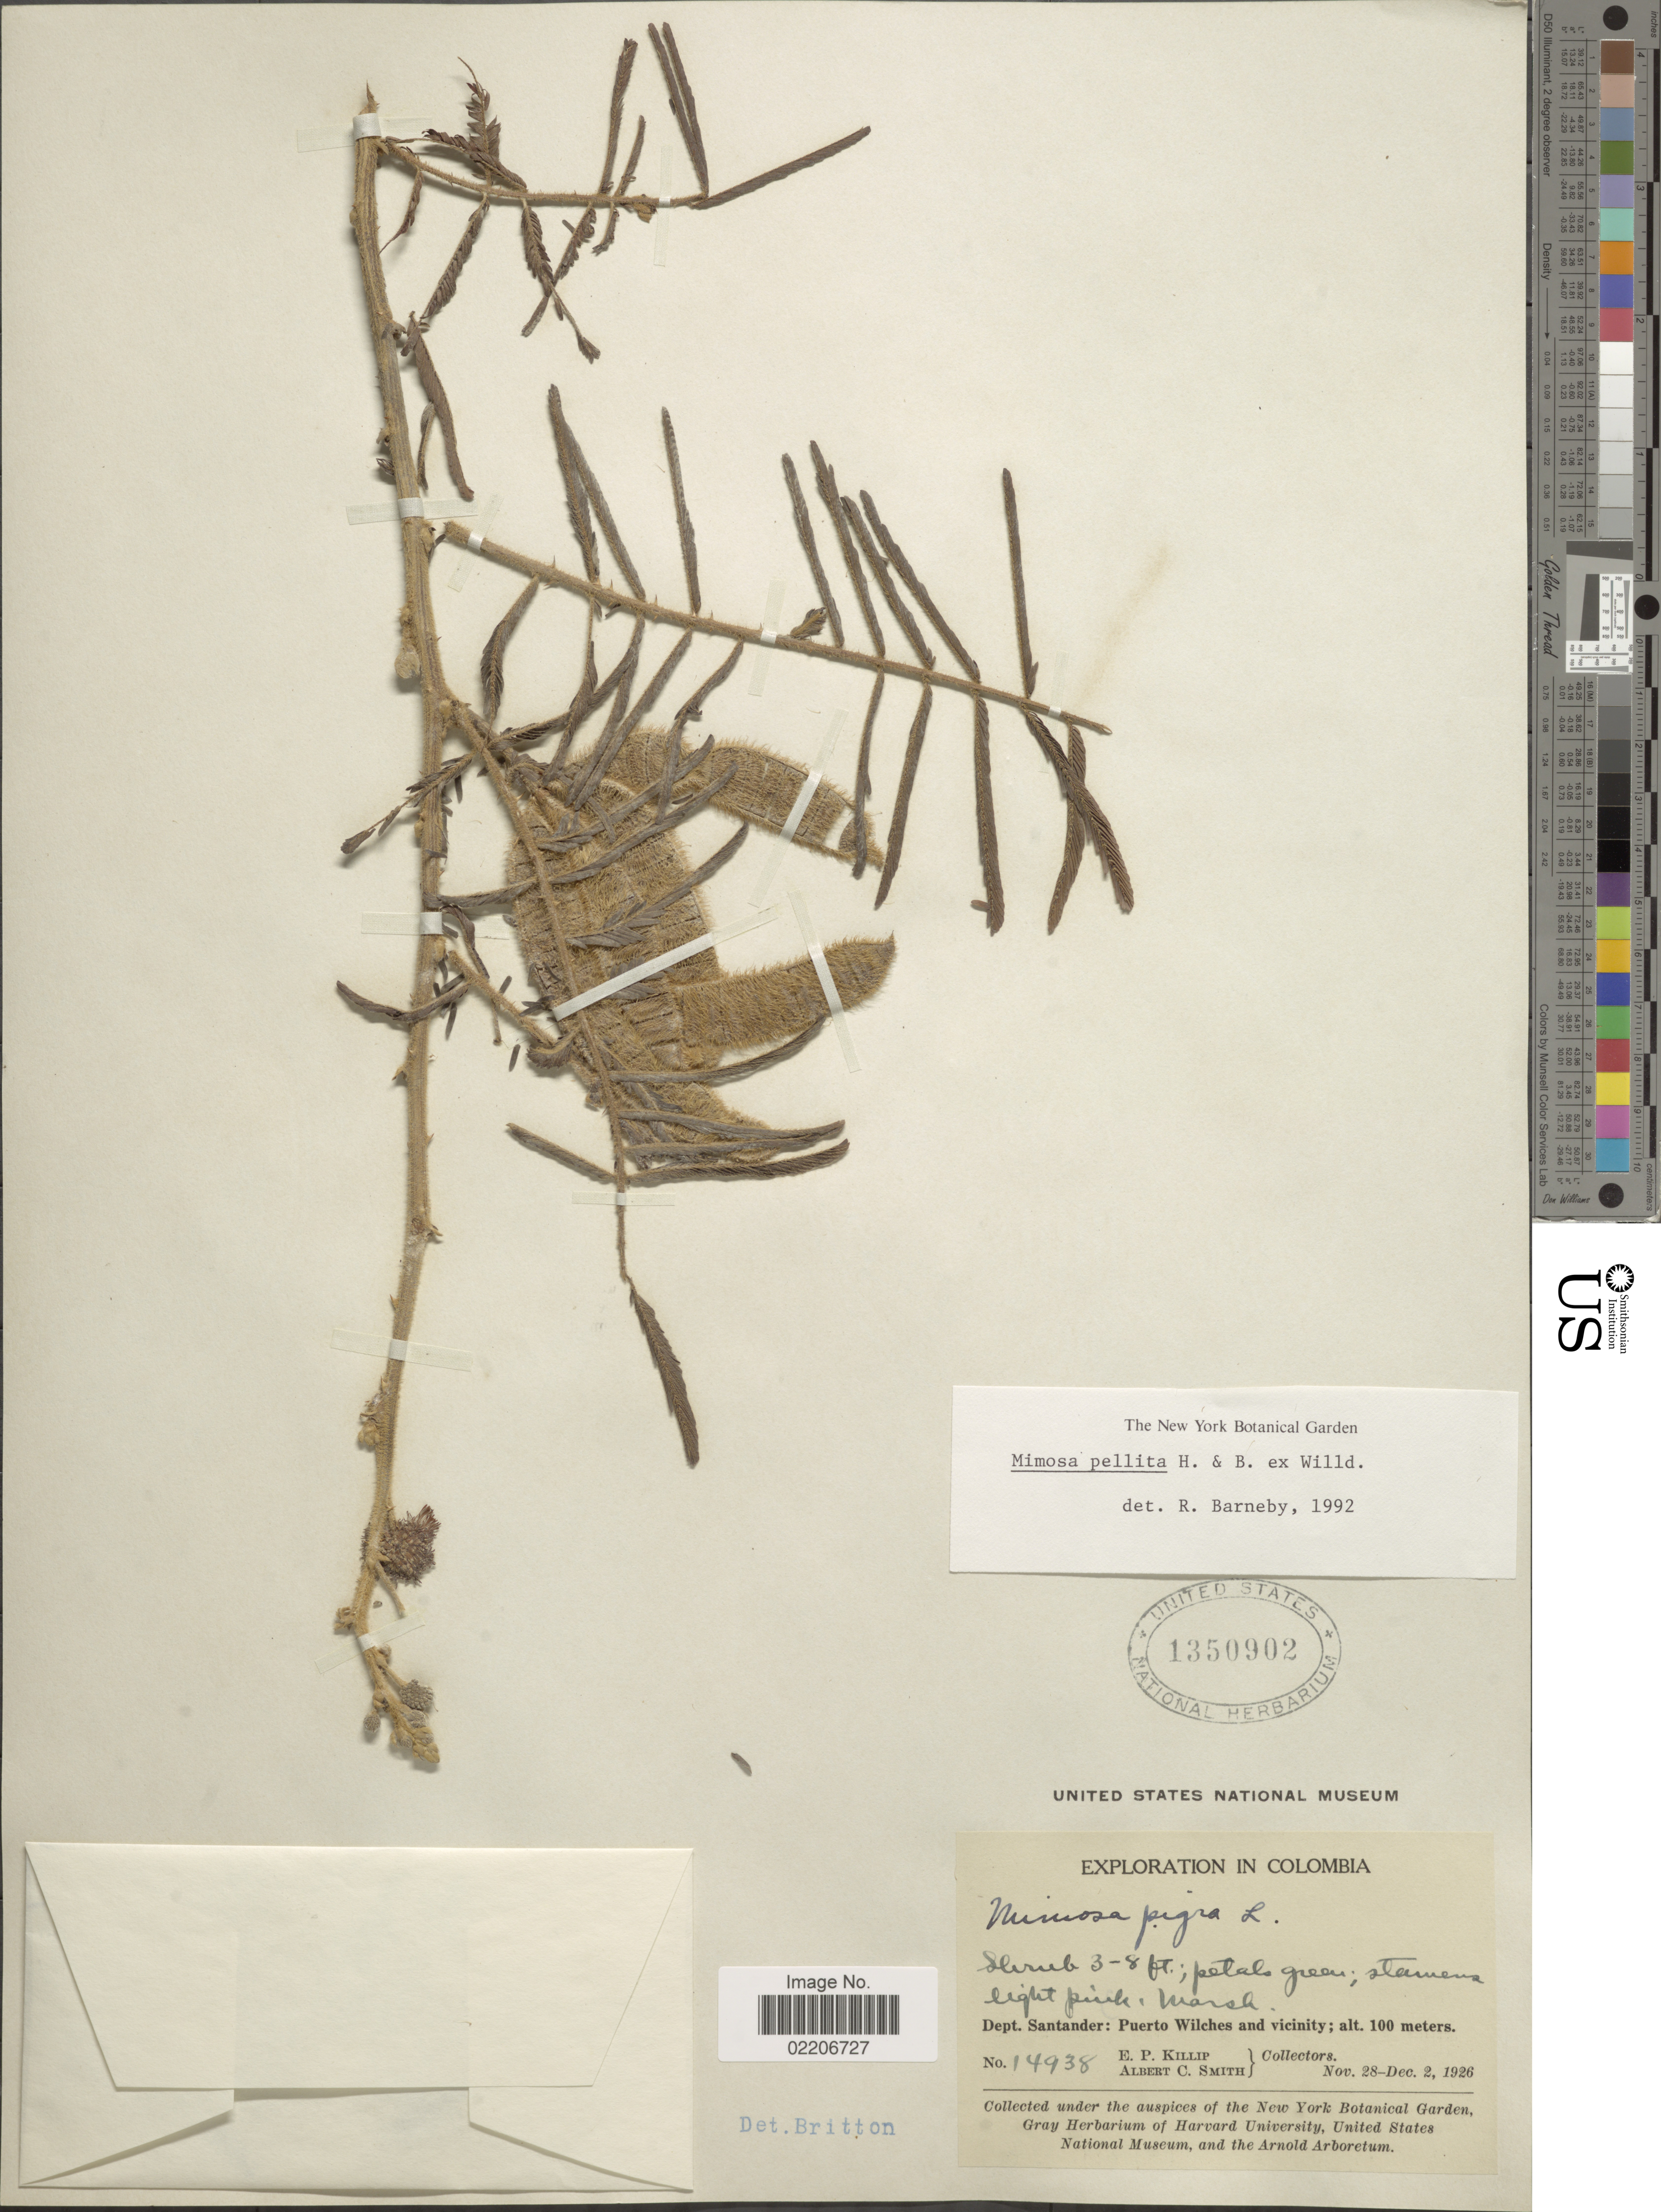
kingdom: Plantae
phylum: Tracheophyta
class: Magnoliopsida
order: Fabales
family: Fabaceae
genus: Mimosa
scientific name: Mimosa pellita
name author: Humb. & Bonpl. ex Willd.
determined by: Barneby, Rupert C., (NY)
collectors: E. P. Killip & A. C. Smith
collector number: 14938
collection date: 1926-11-28/1926-12-02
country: Colombia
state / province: Santander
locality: Puerto Wilches and Vicinity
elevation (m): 100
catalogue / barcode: US 1350902